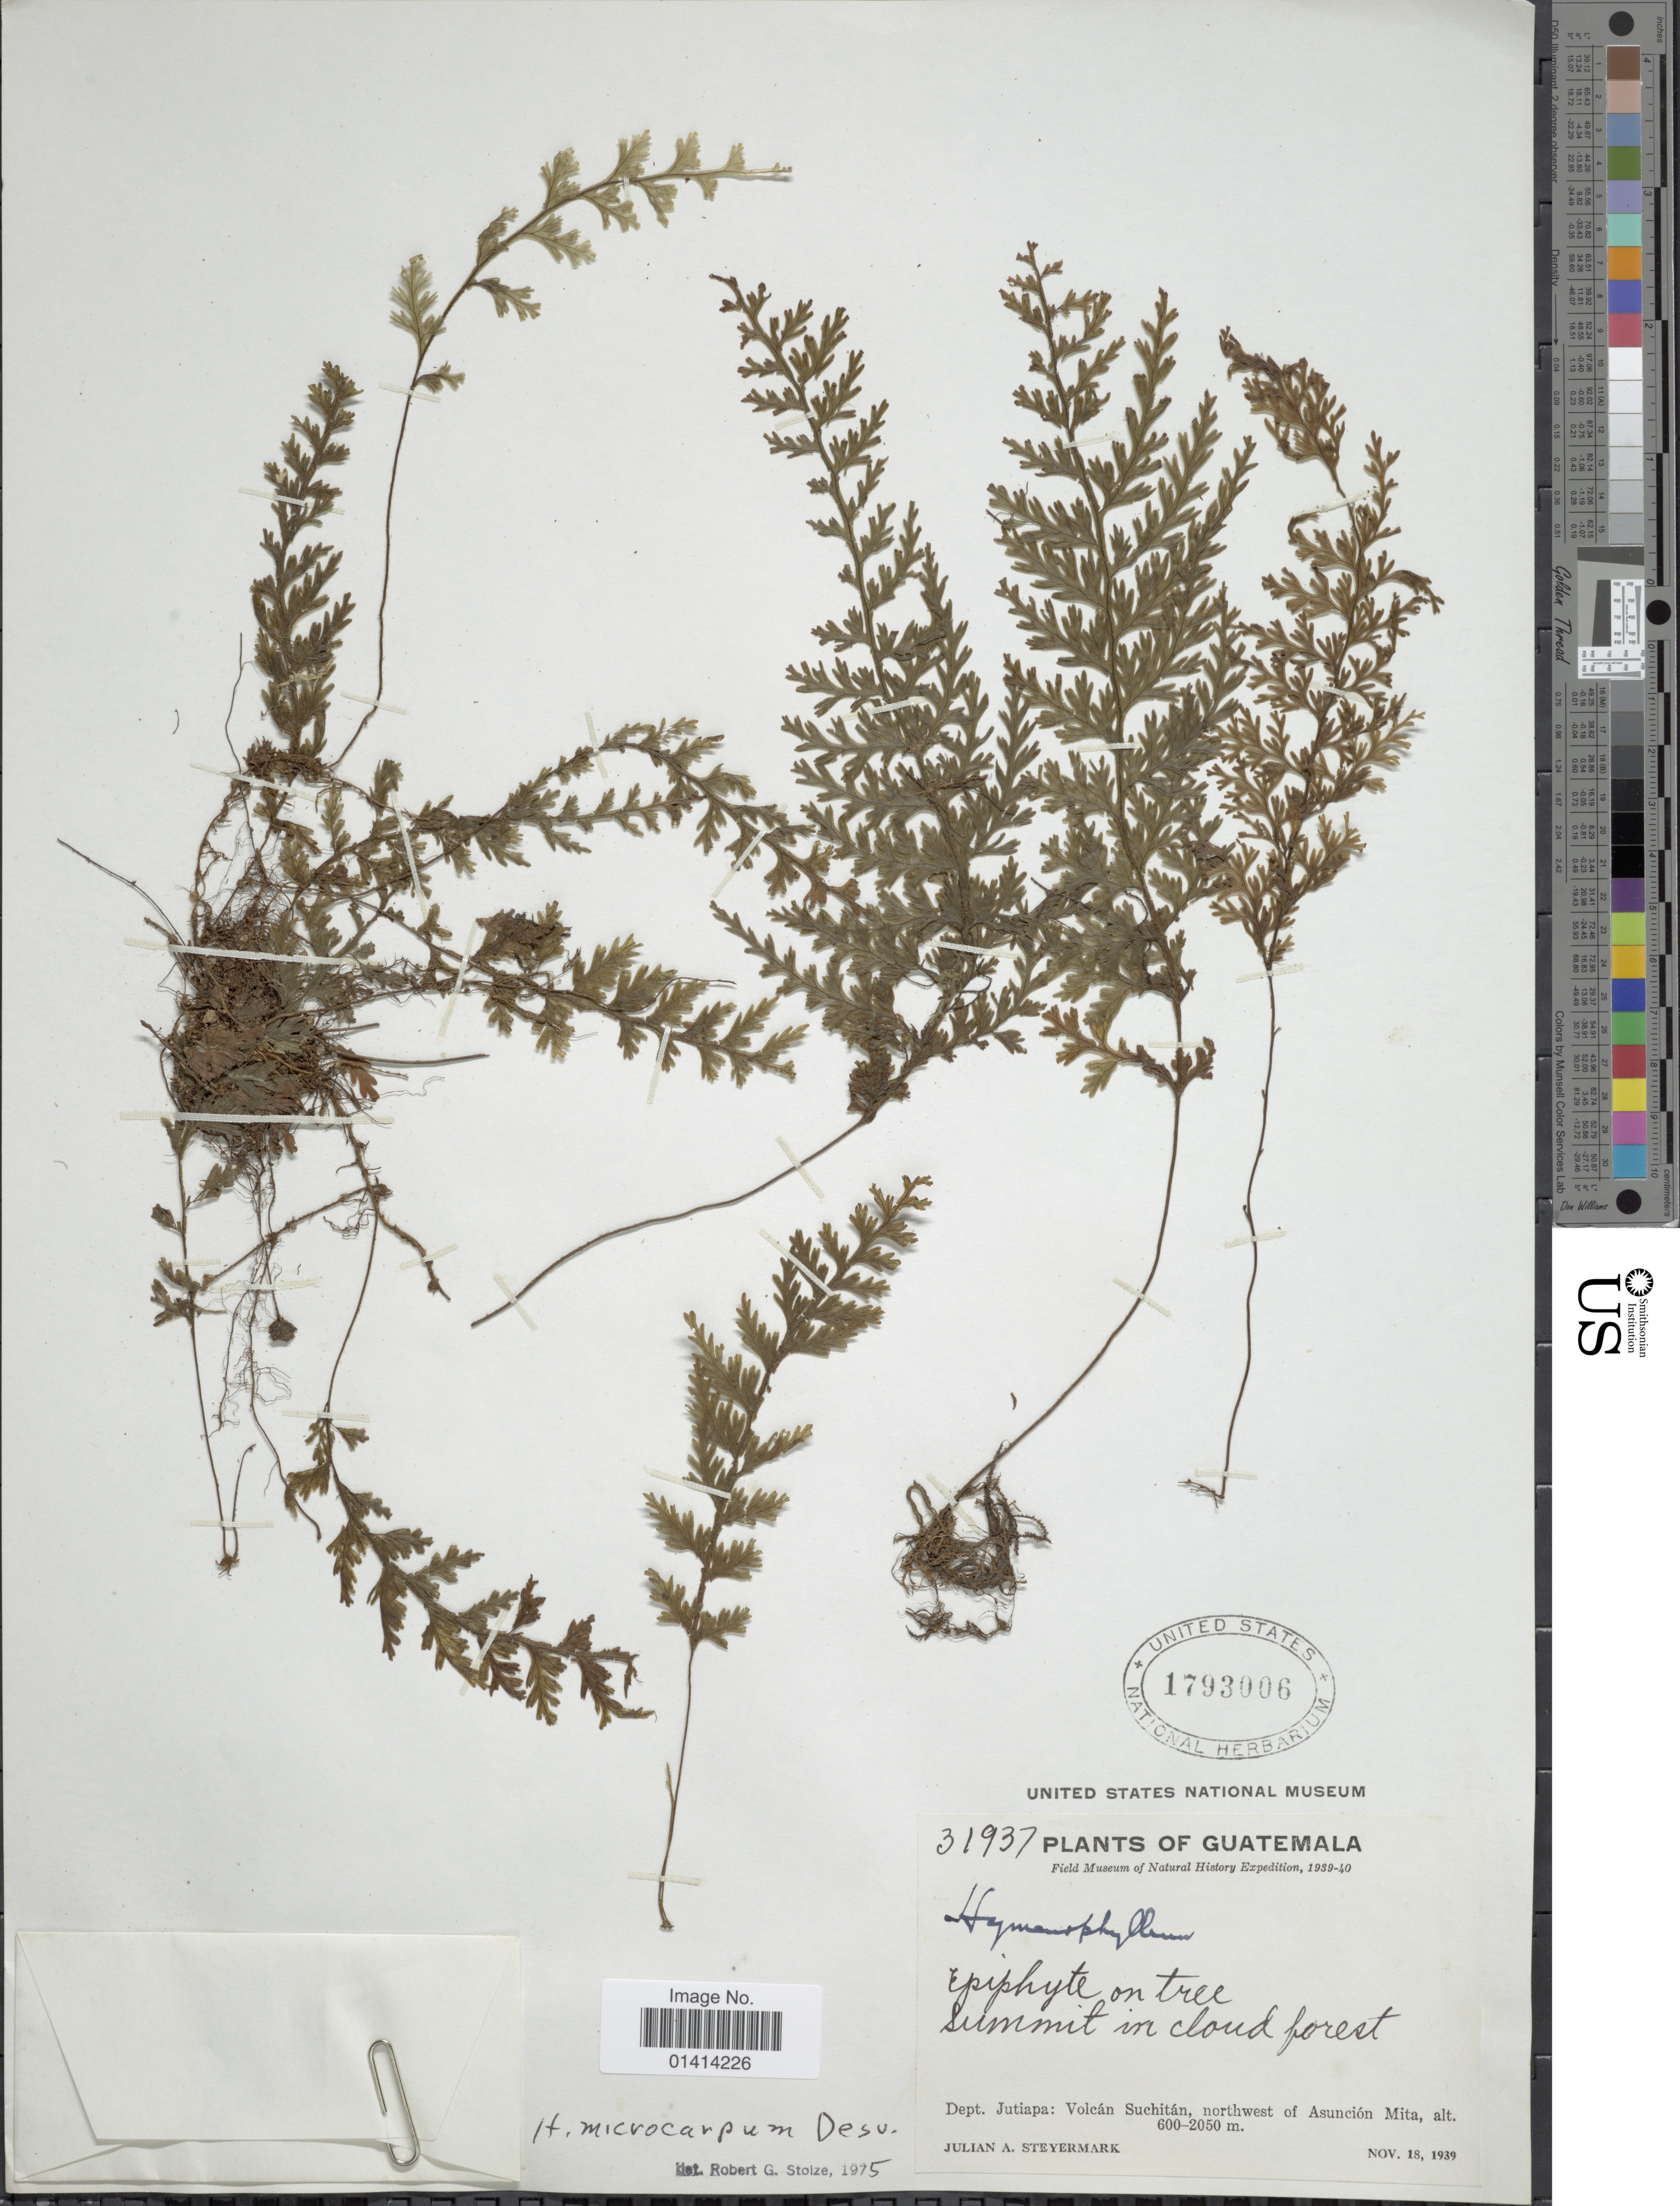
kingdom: Plantae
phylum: Tracheophyta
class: Polypodiopsida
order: Hymenophyllales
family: Hymenophyllaceae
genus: Hymenophyllum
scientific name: Hymenophyllum microcarpum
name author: (Desv.) Lellinger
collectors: J. Steyermark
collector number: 31937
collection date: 1939-11-18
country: Guatemala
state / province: Jutiapa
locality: Dept Jutiapa: Volcán Suchitán, northwest of Asunción Mita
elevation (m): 600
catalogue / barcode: US 1793006